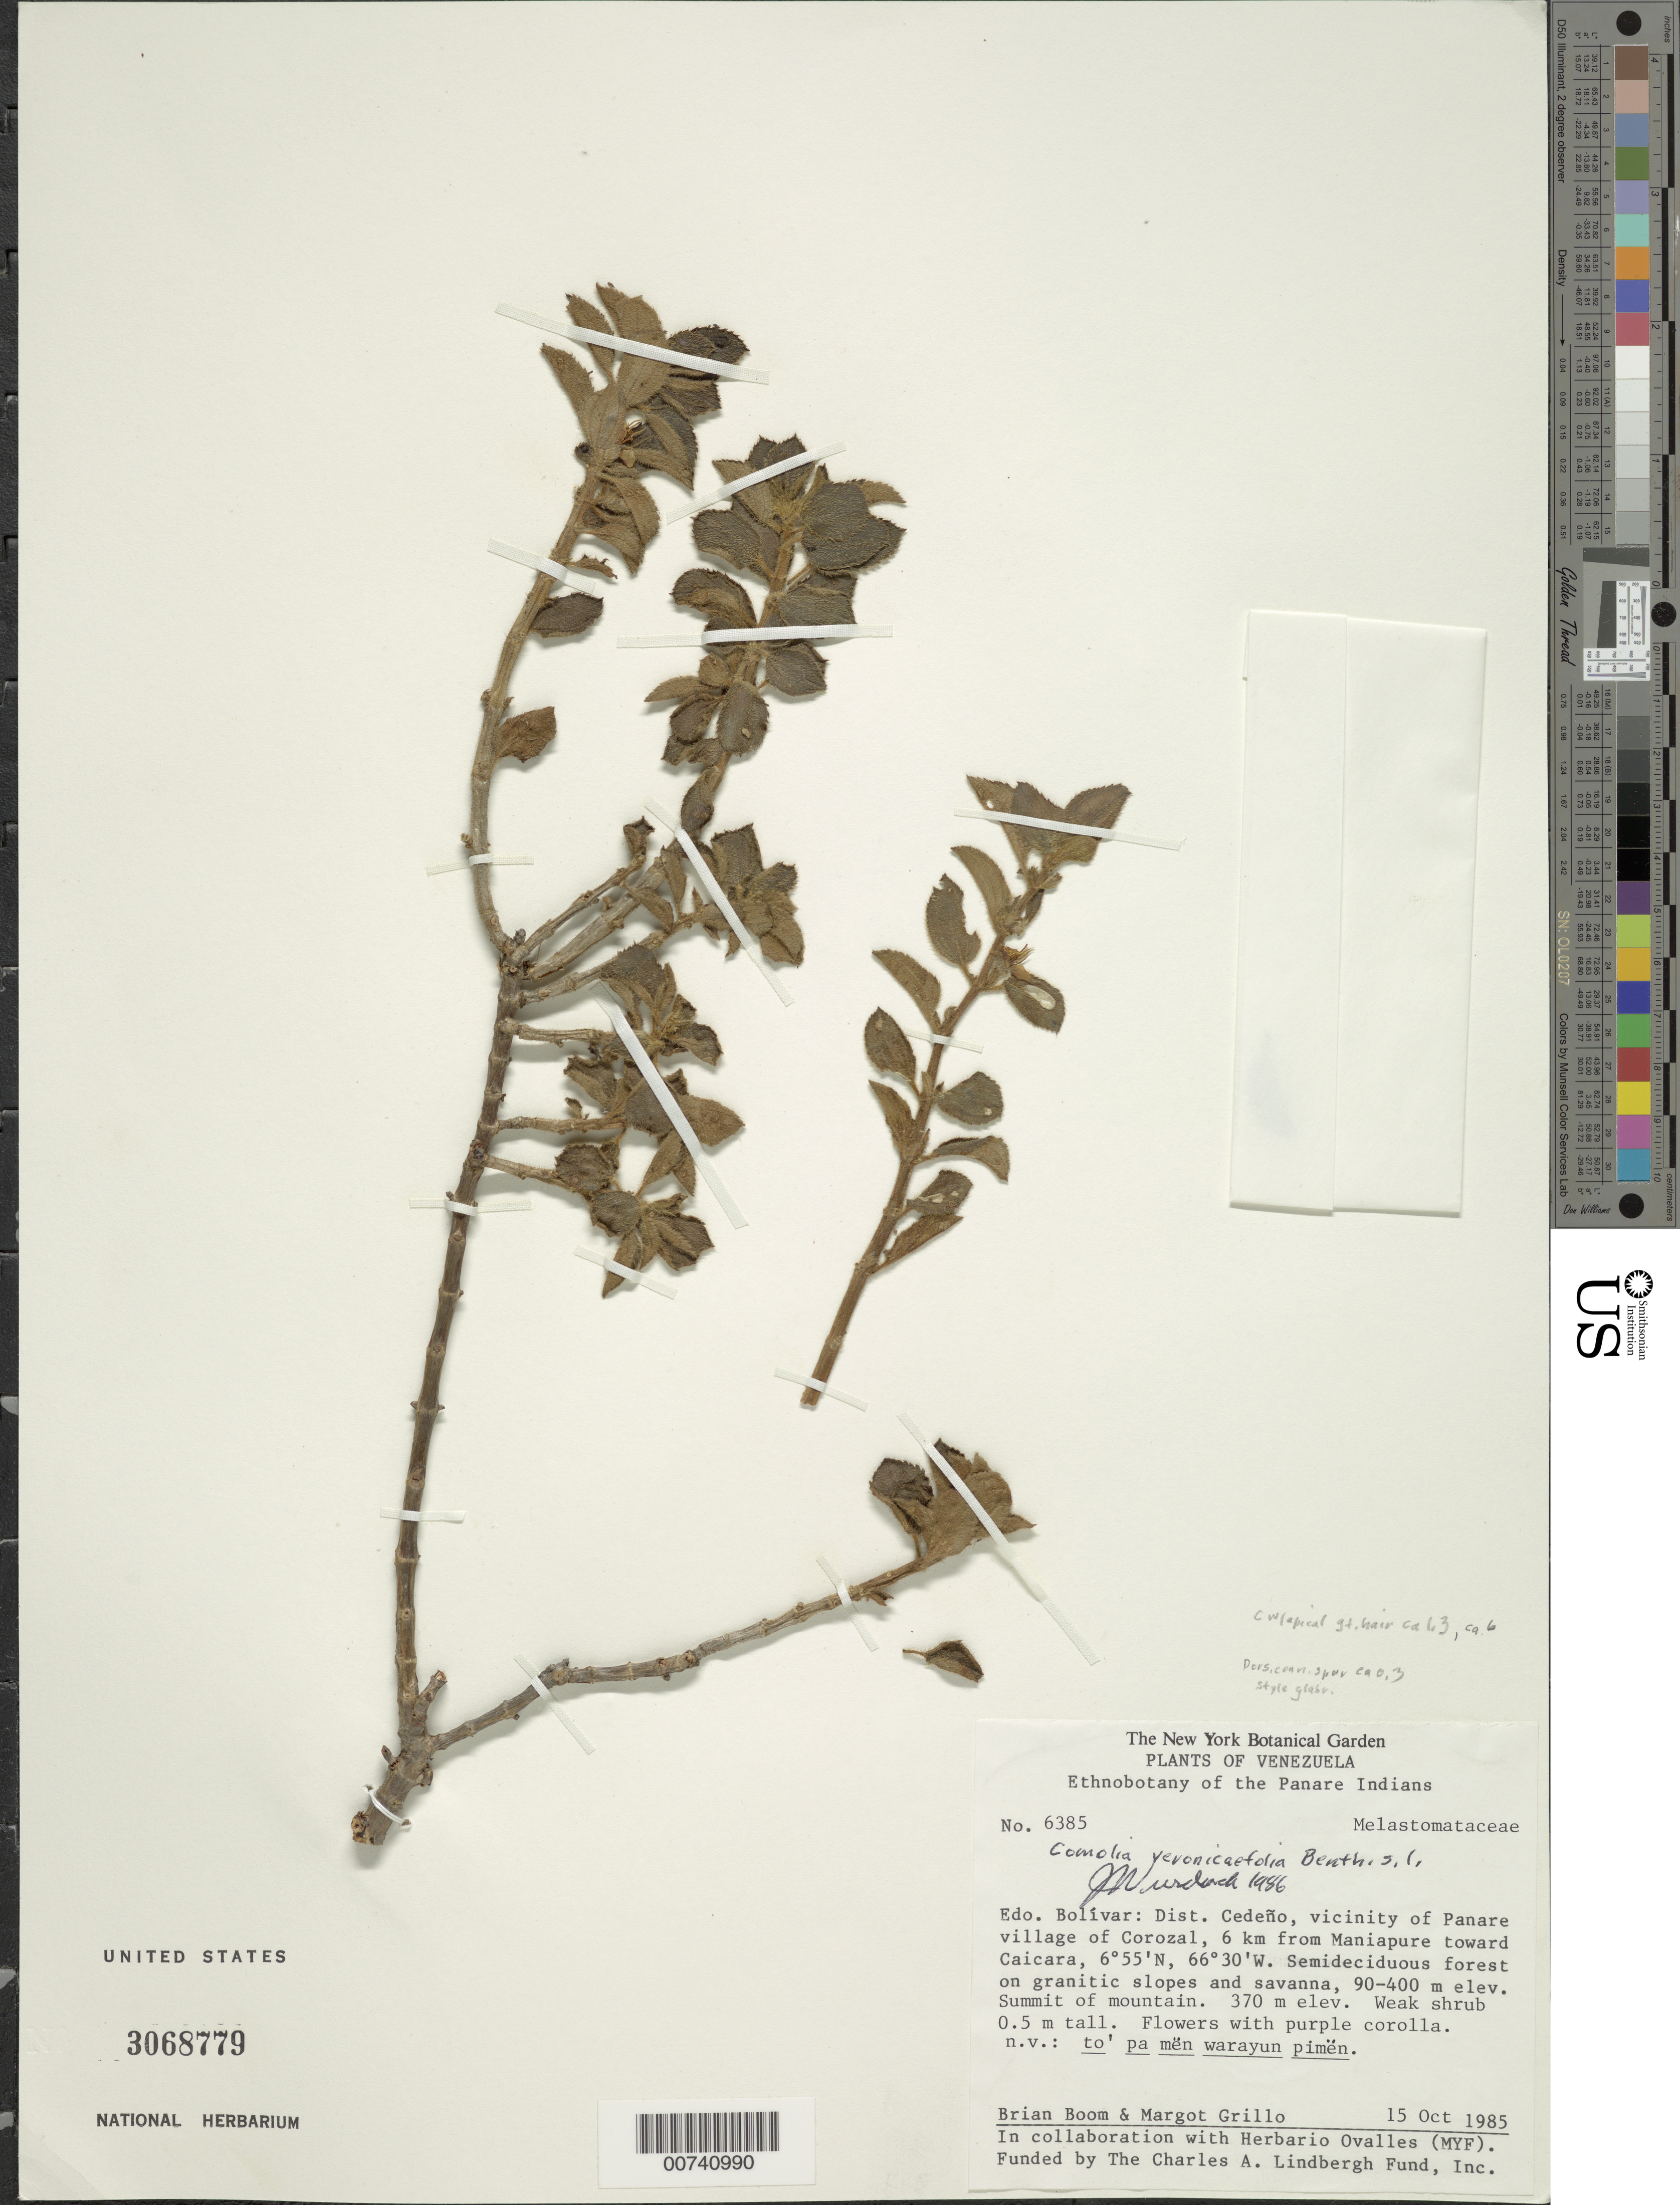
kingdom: Plantae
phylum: Tracheophyta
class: Magnoliopsida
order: Myrtales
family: Melastomataceae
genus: Comolia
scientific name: Comolia smithii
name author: Wurdack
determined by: Nunes da Silva, Diego, (RB), Jardim Botanico do Rio de Janeiro - Herbario (BRAZIL)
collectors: B. M. Boom & M. Grillo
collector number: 6385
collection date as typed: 15-Oct-85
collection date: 1985-10-15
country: Venezuela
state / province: Bolívar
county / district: Cedeño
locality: Panare village of Corozal, vic., 6 km from Maniapure toward Caicara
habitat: Semideciduous forest on granitic slopes and savanna; forest on mountain behind village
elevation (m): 90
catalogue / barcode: US 3068779